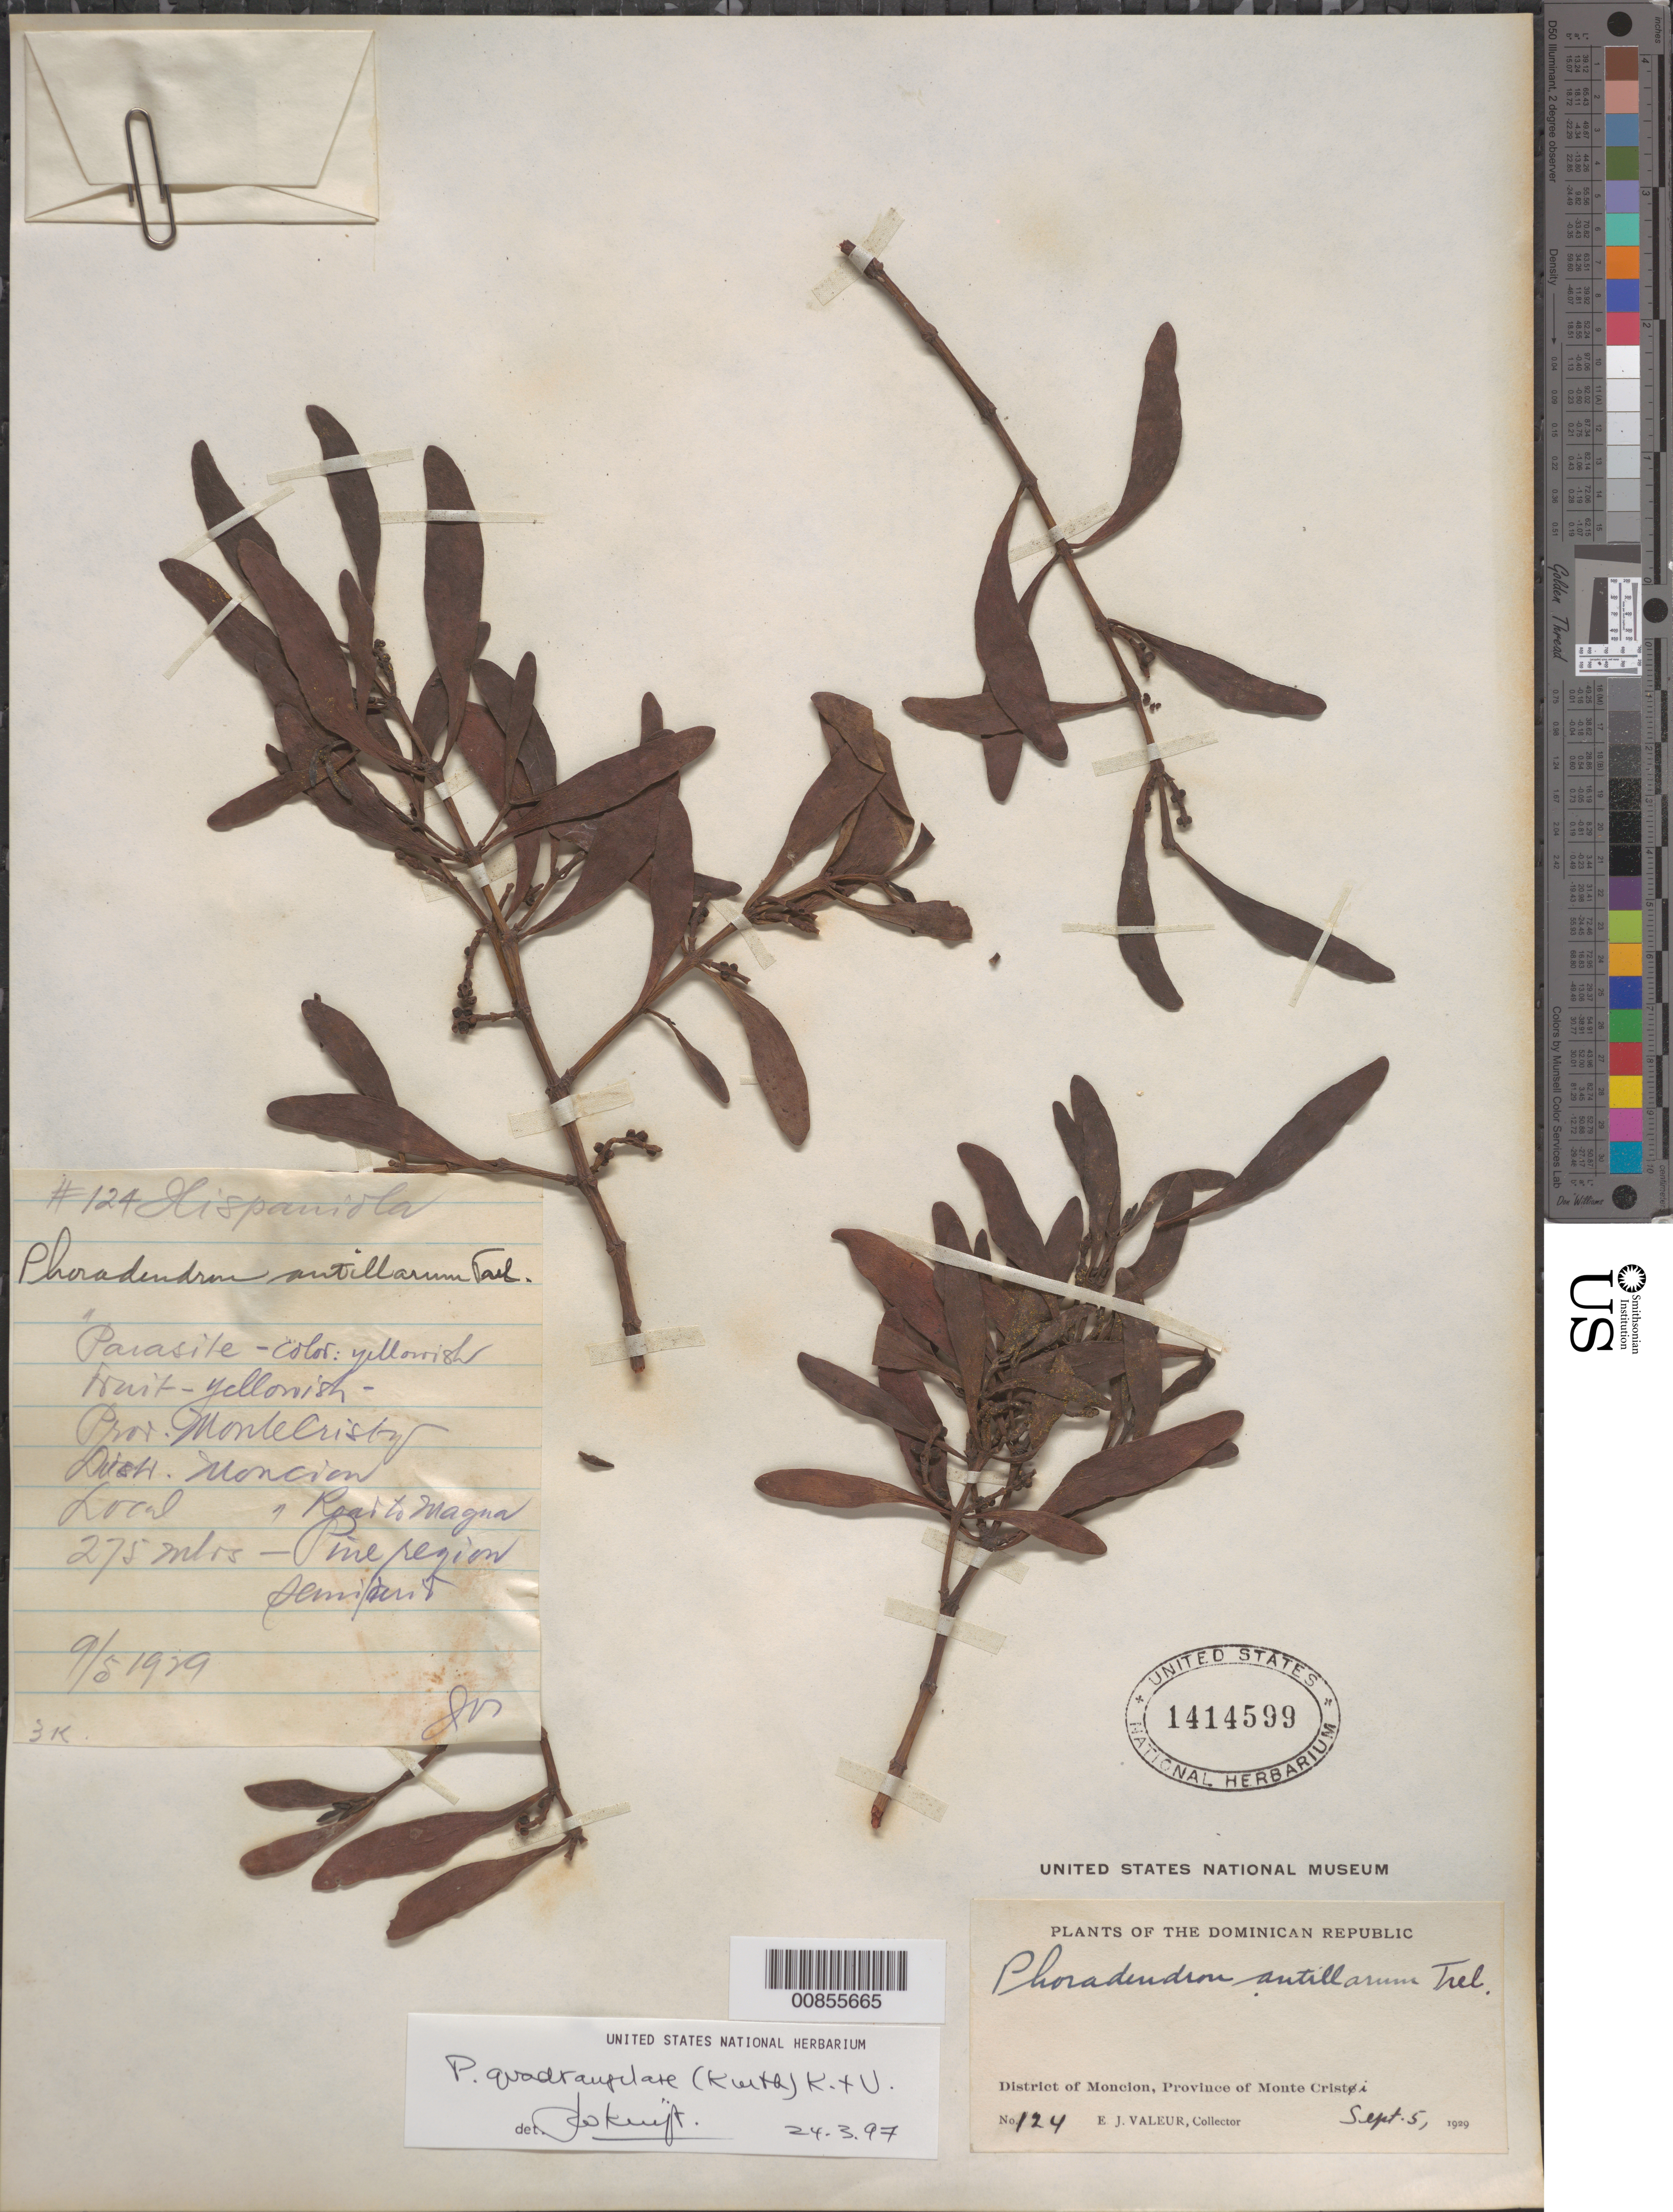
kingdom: Plantae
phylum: Tracheophyta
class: Magnoliopsida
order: Santalales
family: Viscaceae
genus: Phoradendron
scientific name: Phoradendron haitiense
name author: Urb.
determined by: Caraballo-Ortiz, Marcos A., (MISS), University of Mississippi (UNITED STATES)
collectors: E. Valeur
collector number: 124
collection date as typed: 05 Sep 1929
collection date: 1929-09-05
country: Dominican Republic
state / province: Monte Cristi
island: Hispaniola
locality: Distr. Monción. Road to Magna.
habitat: Pine region; semi-arid.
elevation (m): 275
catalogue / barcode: US 1414599